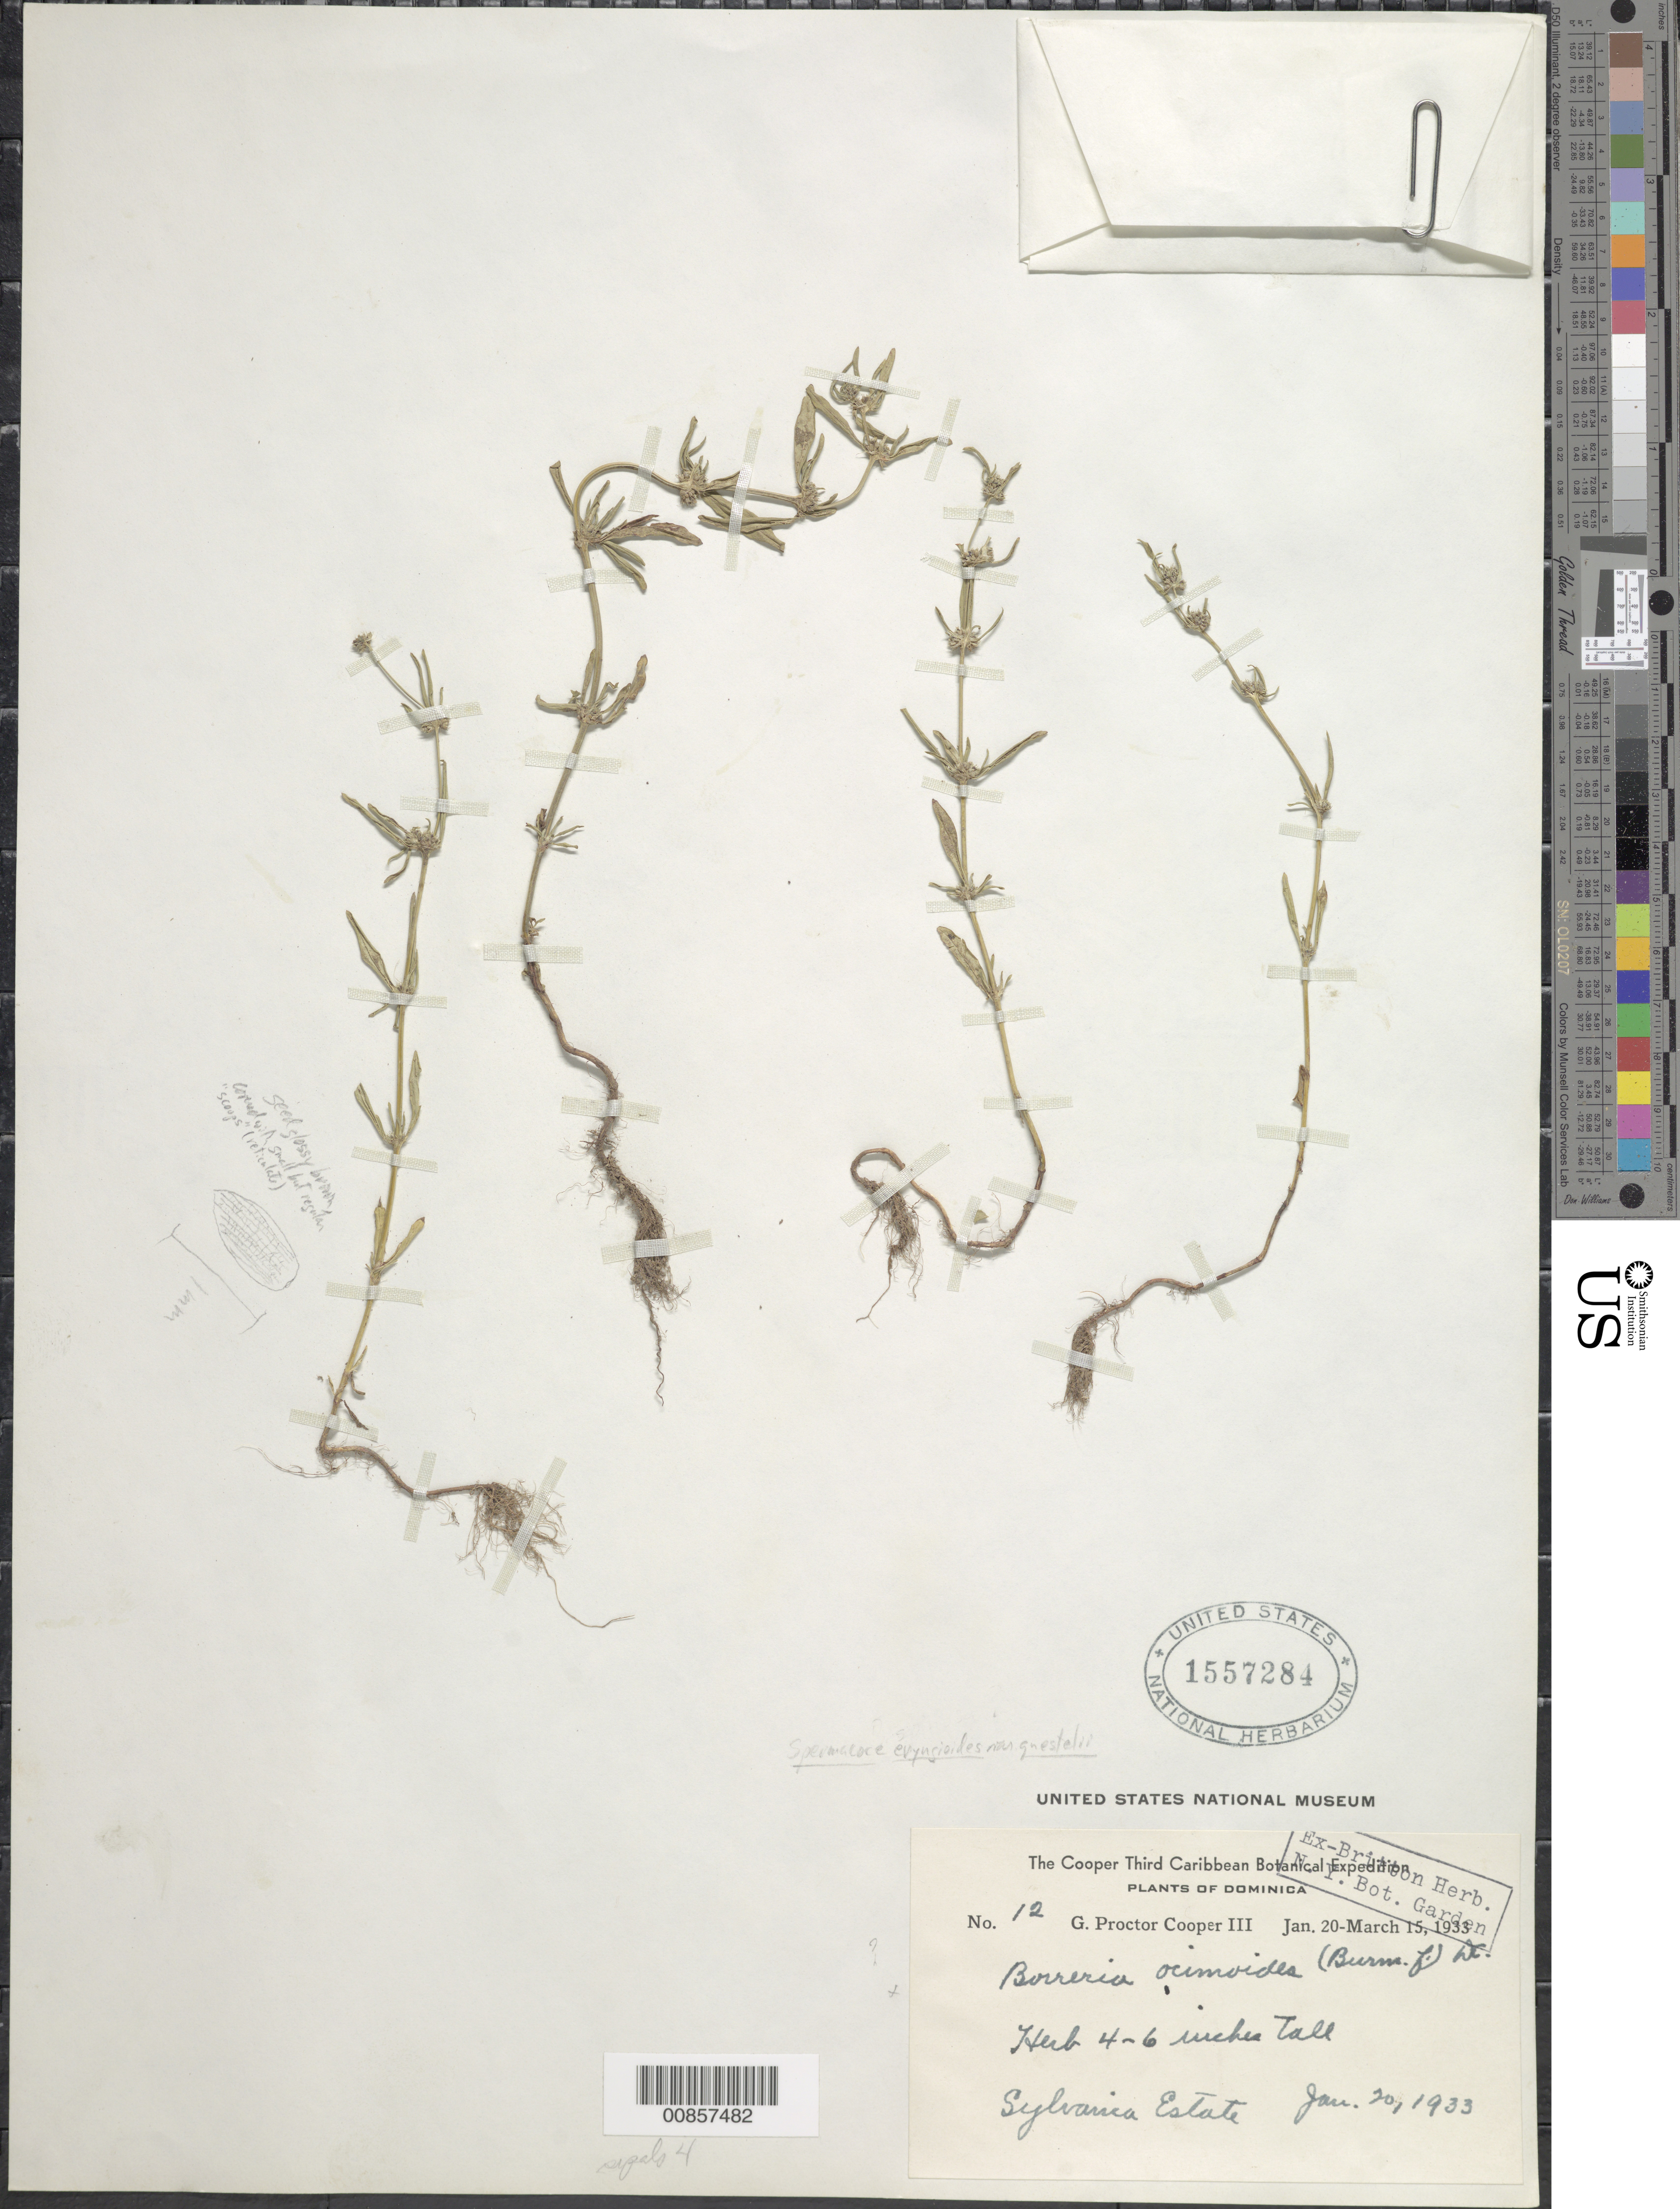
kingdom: Plantae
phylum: Tracheophyta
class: Magnoliopsida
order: Gentianales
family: Rubiaceae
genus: Spermacoce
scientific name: Spermacoce eryngioides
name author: (Cham. & Schltdl.) Kuntze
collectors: G. Cooper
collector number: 12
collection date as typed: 20 Jan 1933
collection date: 1933-01-20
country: Dominica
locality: Sylvania Estate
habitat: Estate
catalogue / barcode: US 1557284